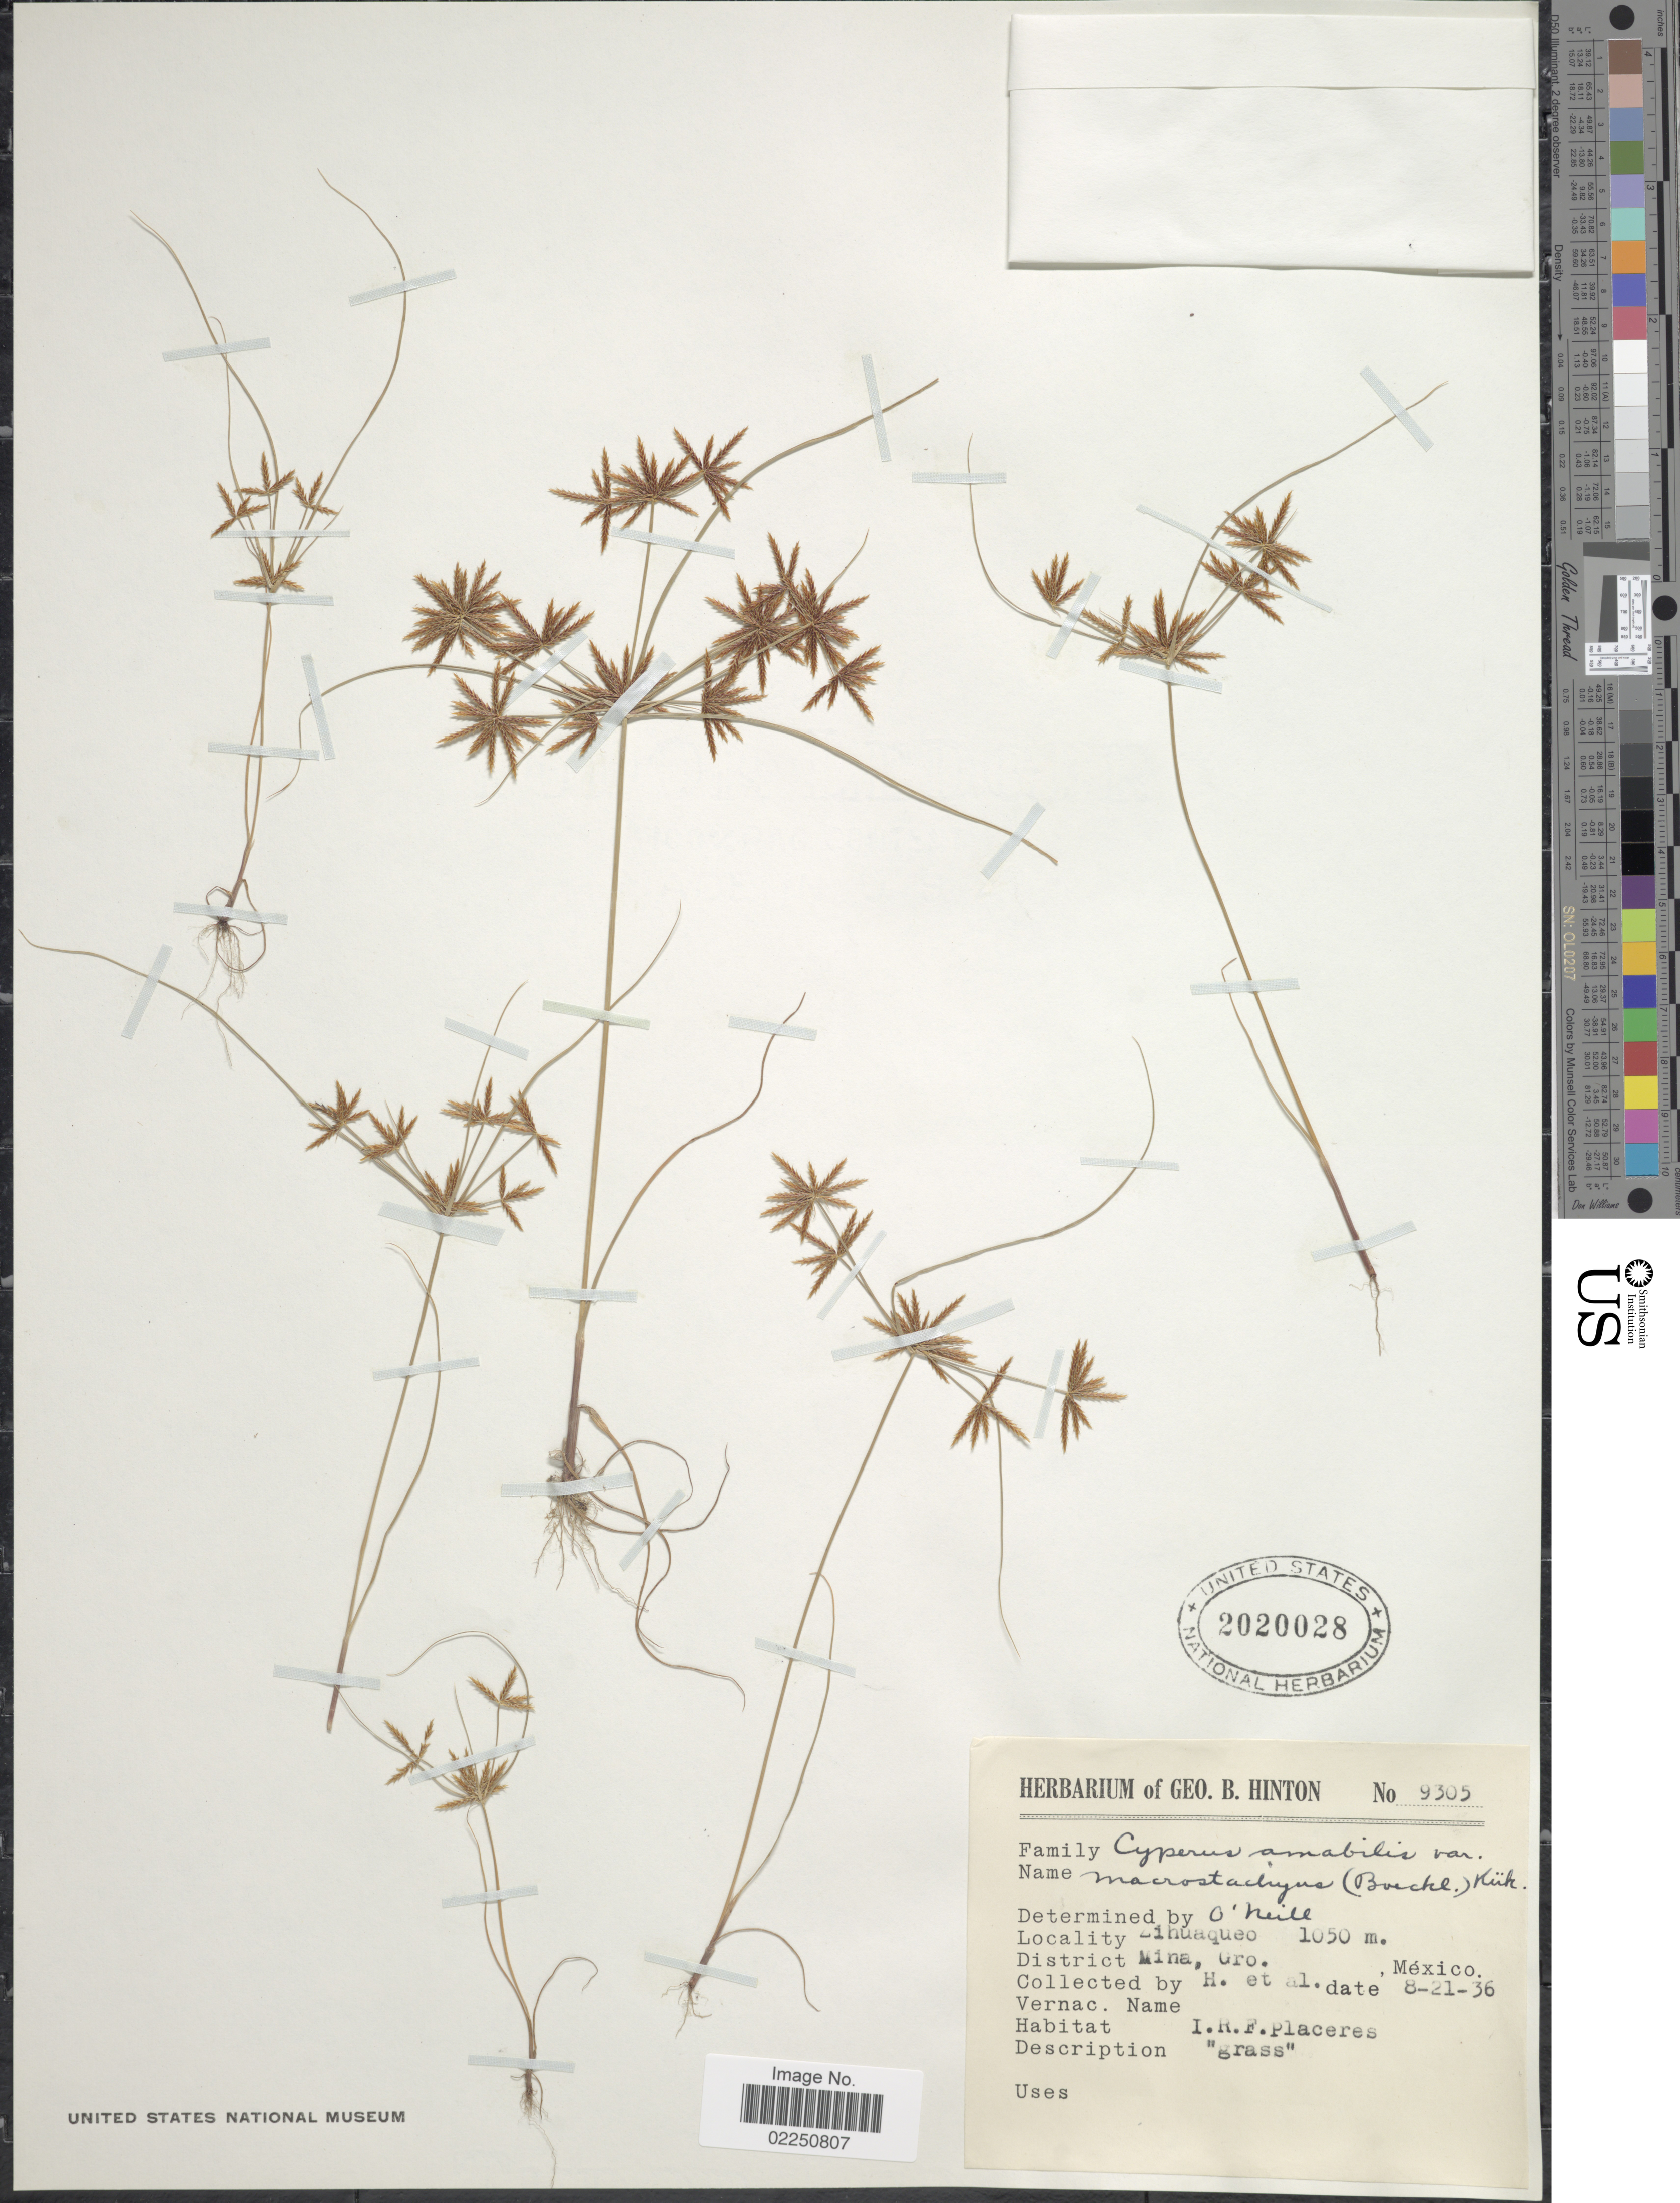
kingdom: Plantae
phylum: Tracheophyta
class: Liliopsida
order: Poales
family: Cyperaceae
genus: Cyperus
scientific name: Cyperus amabilis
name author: Vahl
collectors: G. B. Hinton & et al.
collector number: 9305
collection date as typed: Transcribed d/m/y: 21/8/36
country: Mexico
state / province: Guerrero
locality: Zihuaqueo. District Mina, Gro.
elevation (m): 1050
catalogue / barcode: US 2020028